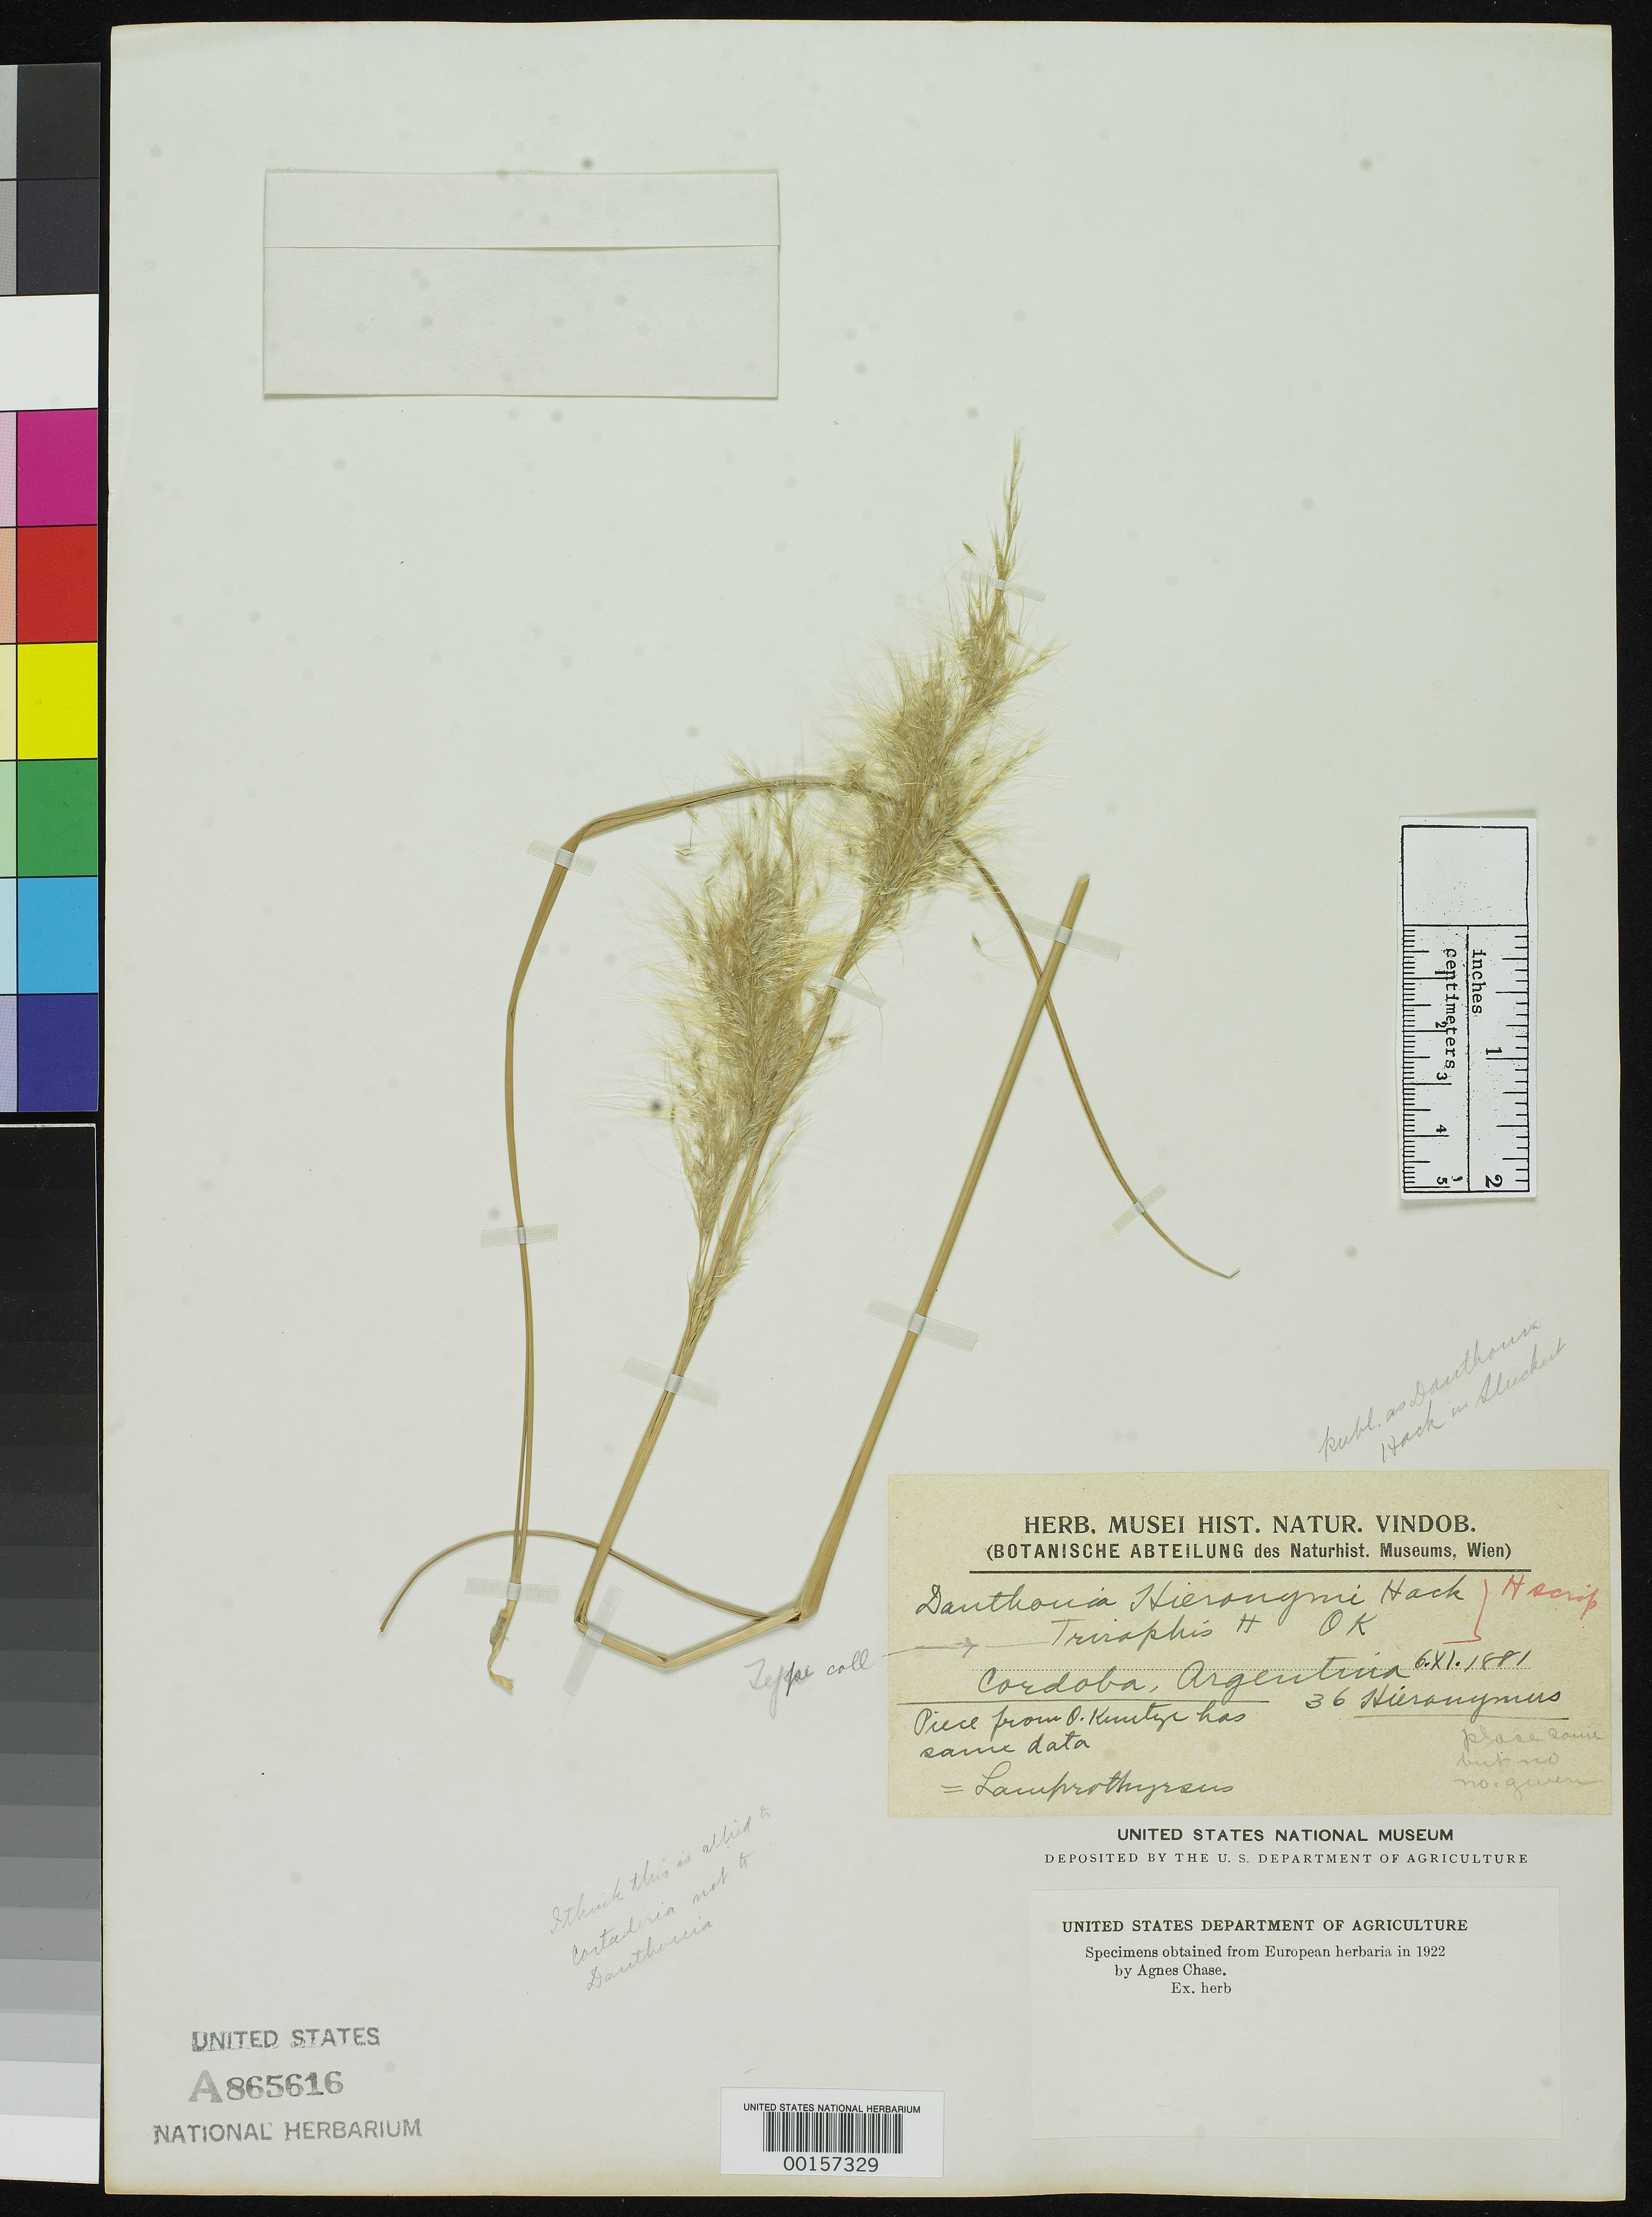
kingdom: Plantae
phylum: Tracheophyta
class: Liliopsida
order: Poales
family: Poaceae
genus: Triraphis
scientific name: Triraphis hieronymi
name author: Kuntze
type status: Type Fragment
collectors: G. H. Hieronymus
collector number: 36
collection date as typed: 06 --- 1881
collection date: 1881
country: Argentina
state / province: Córdoba / Jujuy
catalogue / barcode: US 865616A